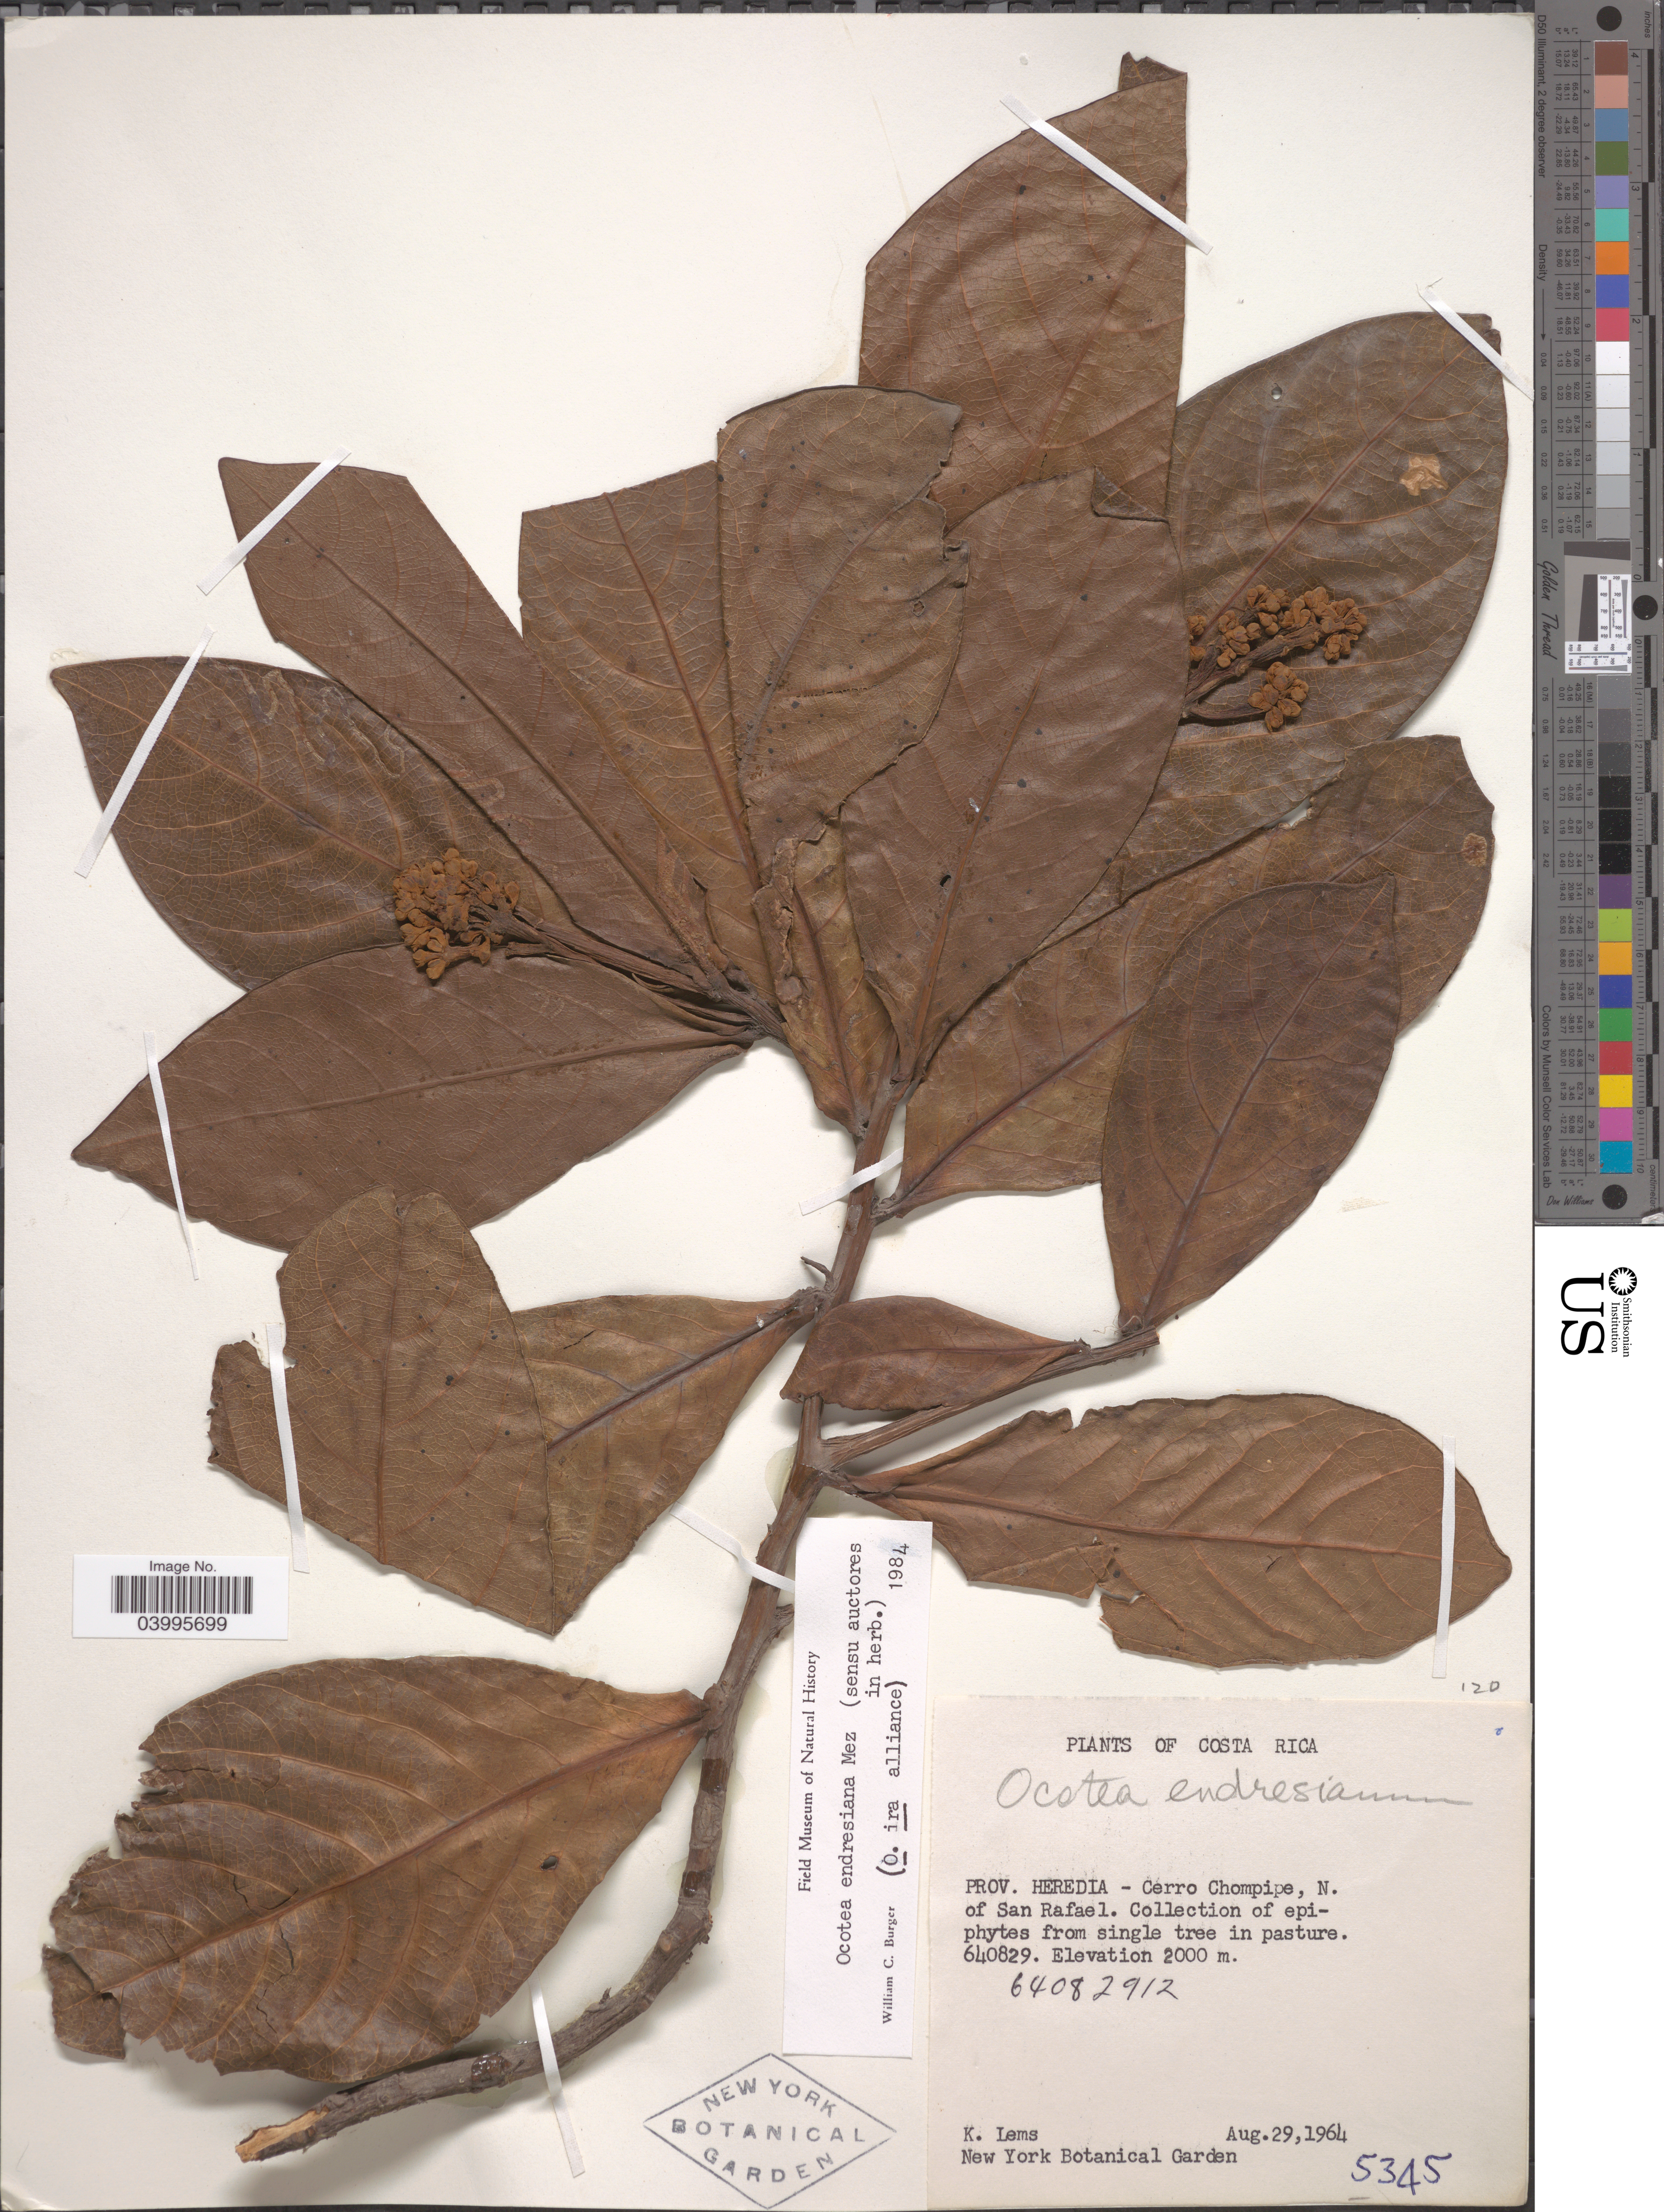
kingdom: Plantae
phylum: Tracheophyta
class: Magnoliopsida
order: Laurales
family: Lauraceae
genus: Ocotea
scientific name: Ocotea endresiana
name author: Mez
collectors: K. Lems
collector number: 5345?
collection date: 1964-08-29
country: Costa Rica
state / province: Heredia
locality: Cerro Chompipe, N. of San Rafael.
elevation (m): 2000